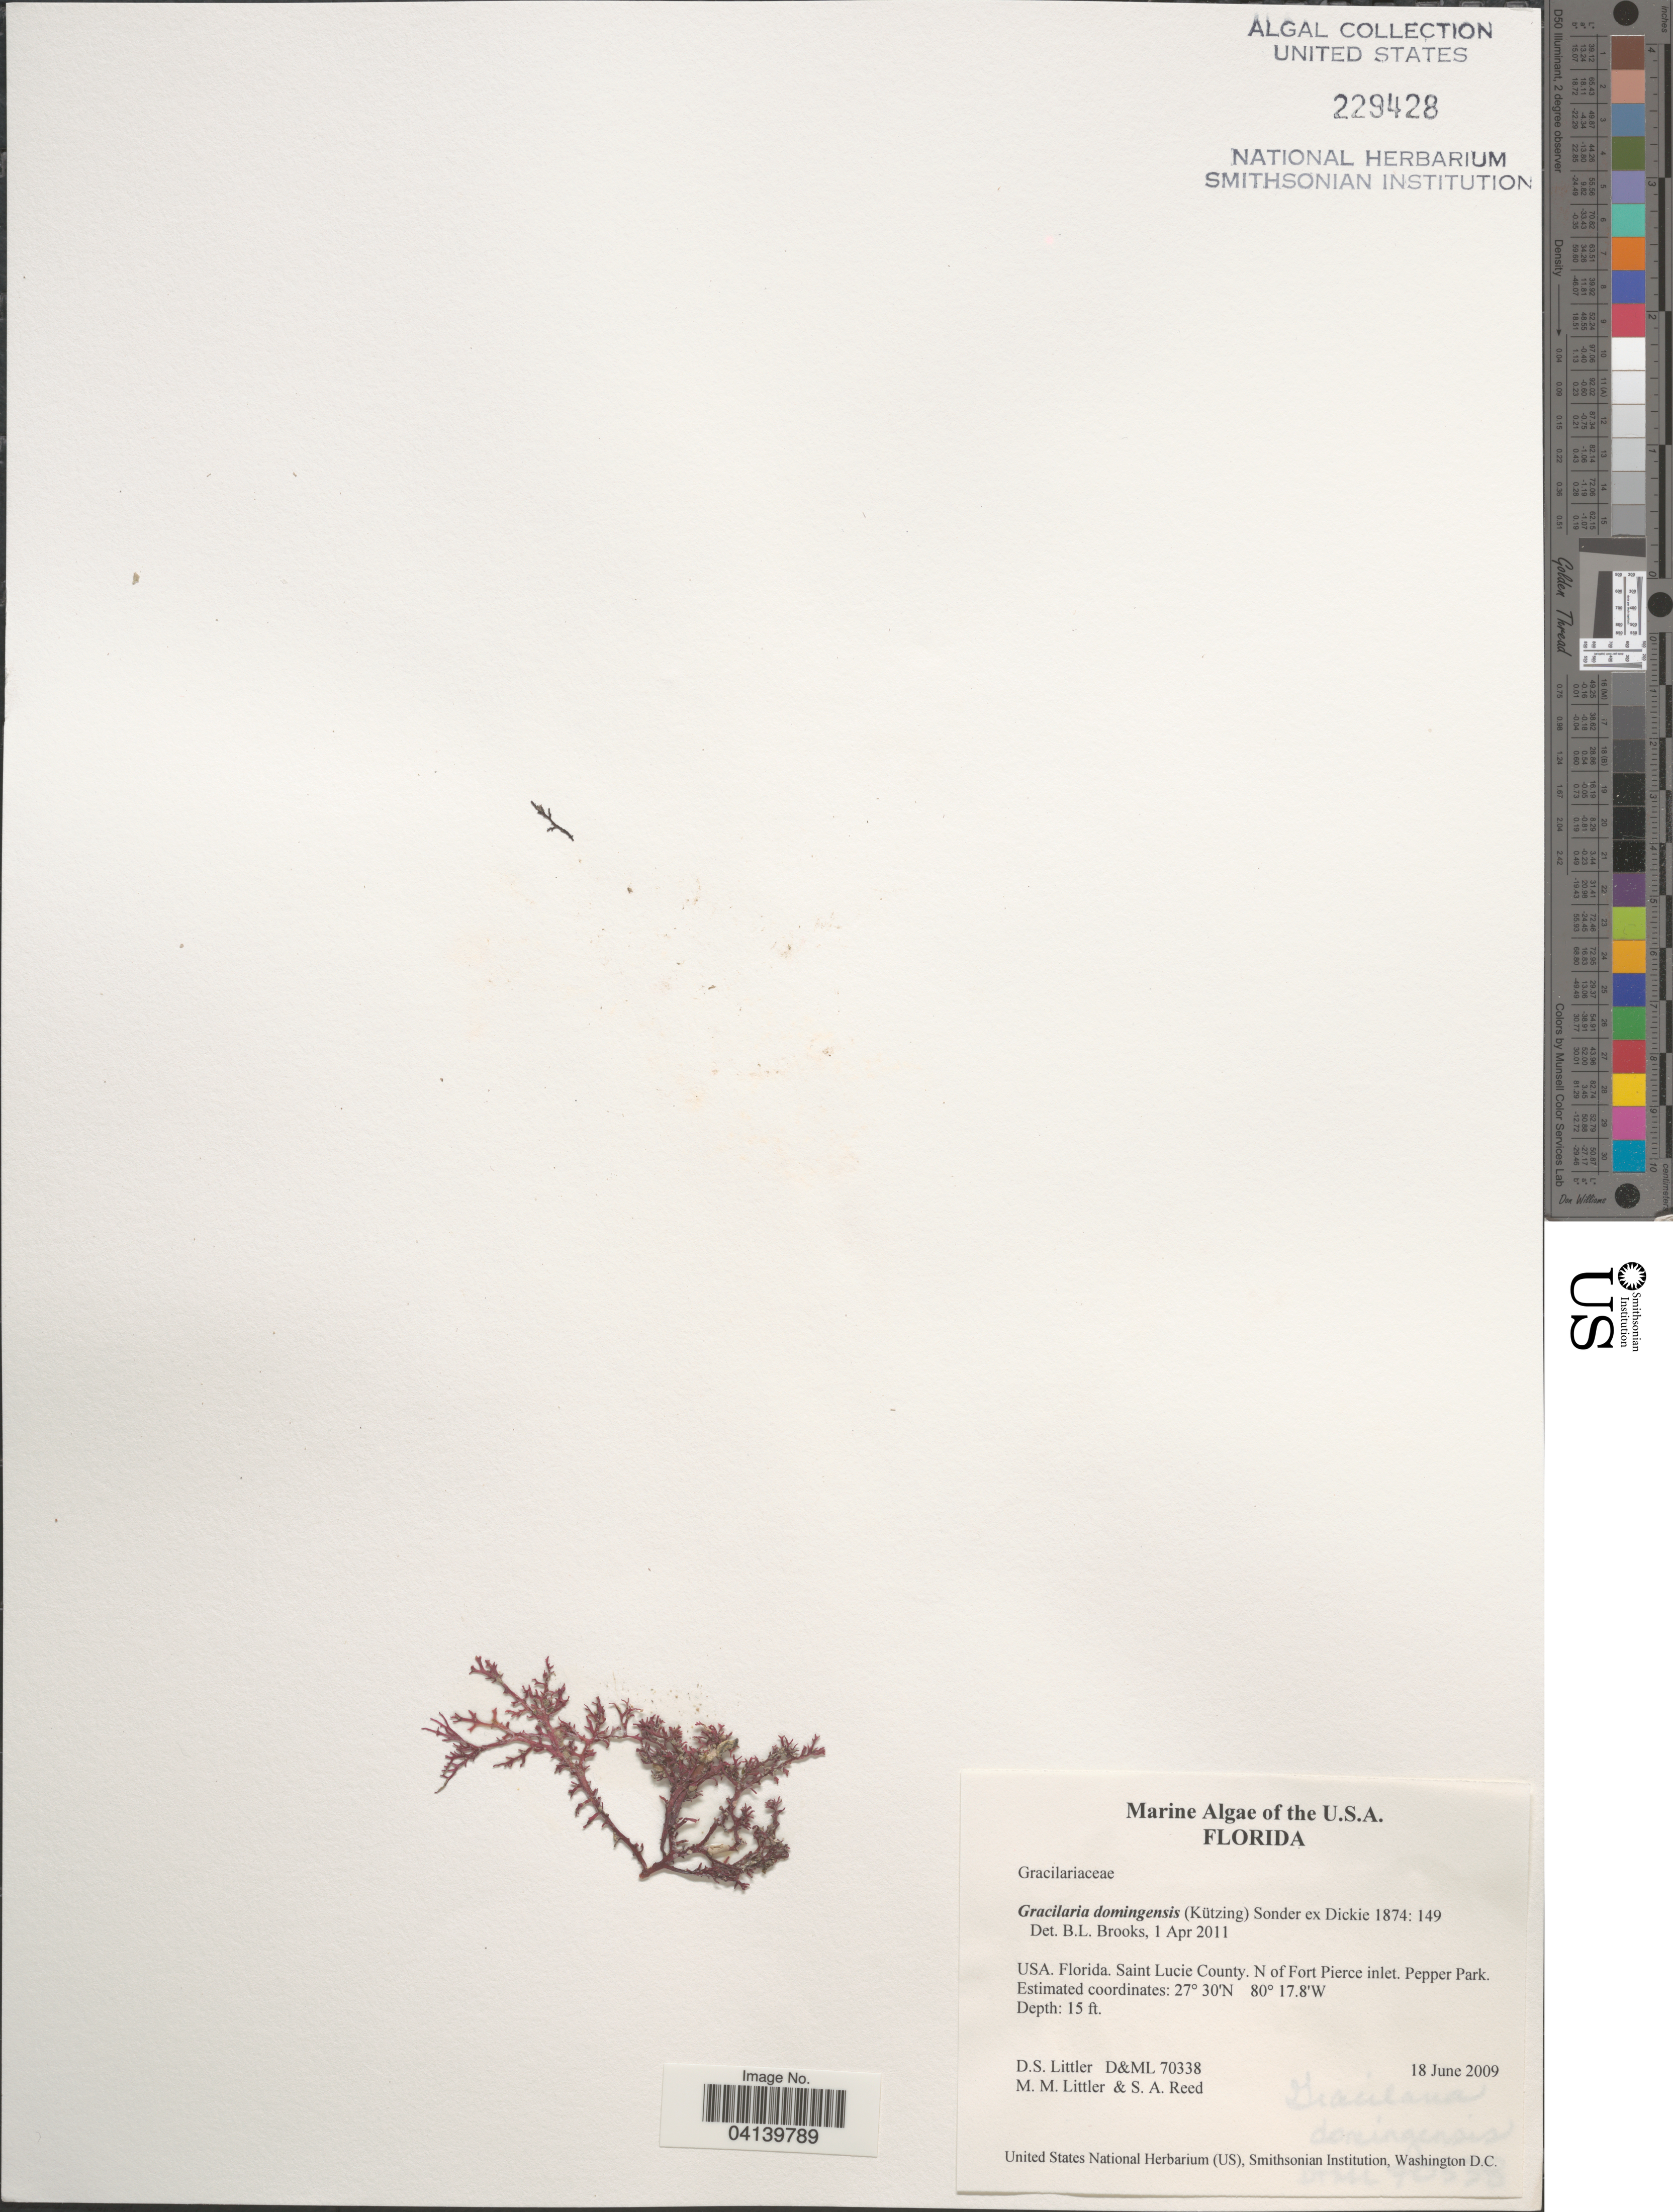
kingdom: Plantae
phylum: Rhodophyta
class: Florideophyceae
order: Gracilariales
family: Gracilariaceae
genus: Gracilaria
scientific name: Gracilaria domingensis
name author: (Kütz.) O.G. Sond. in Dickie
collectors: D. S. Littler & S. Reed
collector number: D&ML 70338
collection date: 2009-06-18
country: United States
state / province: Florida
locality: Saint Lucie County. N of Fort Pierce inlet. Pepper Park.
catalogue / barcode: US 229428